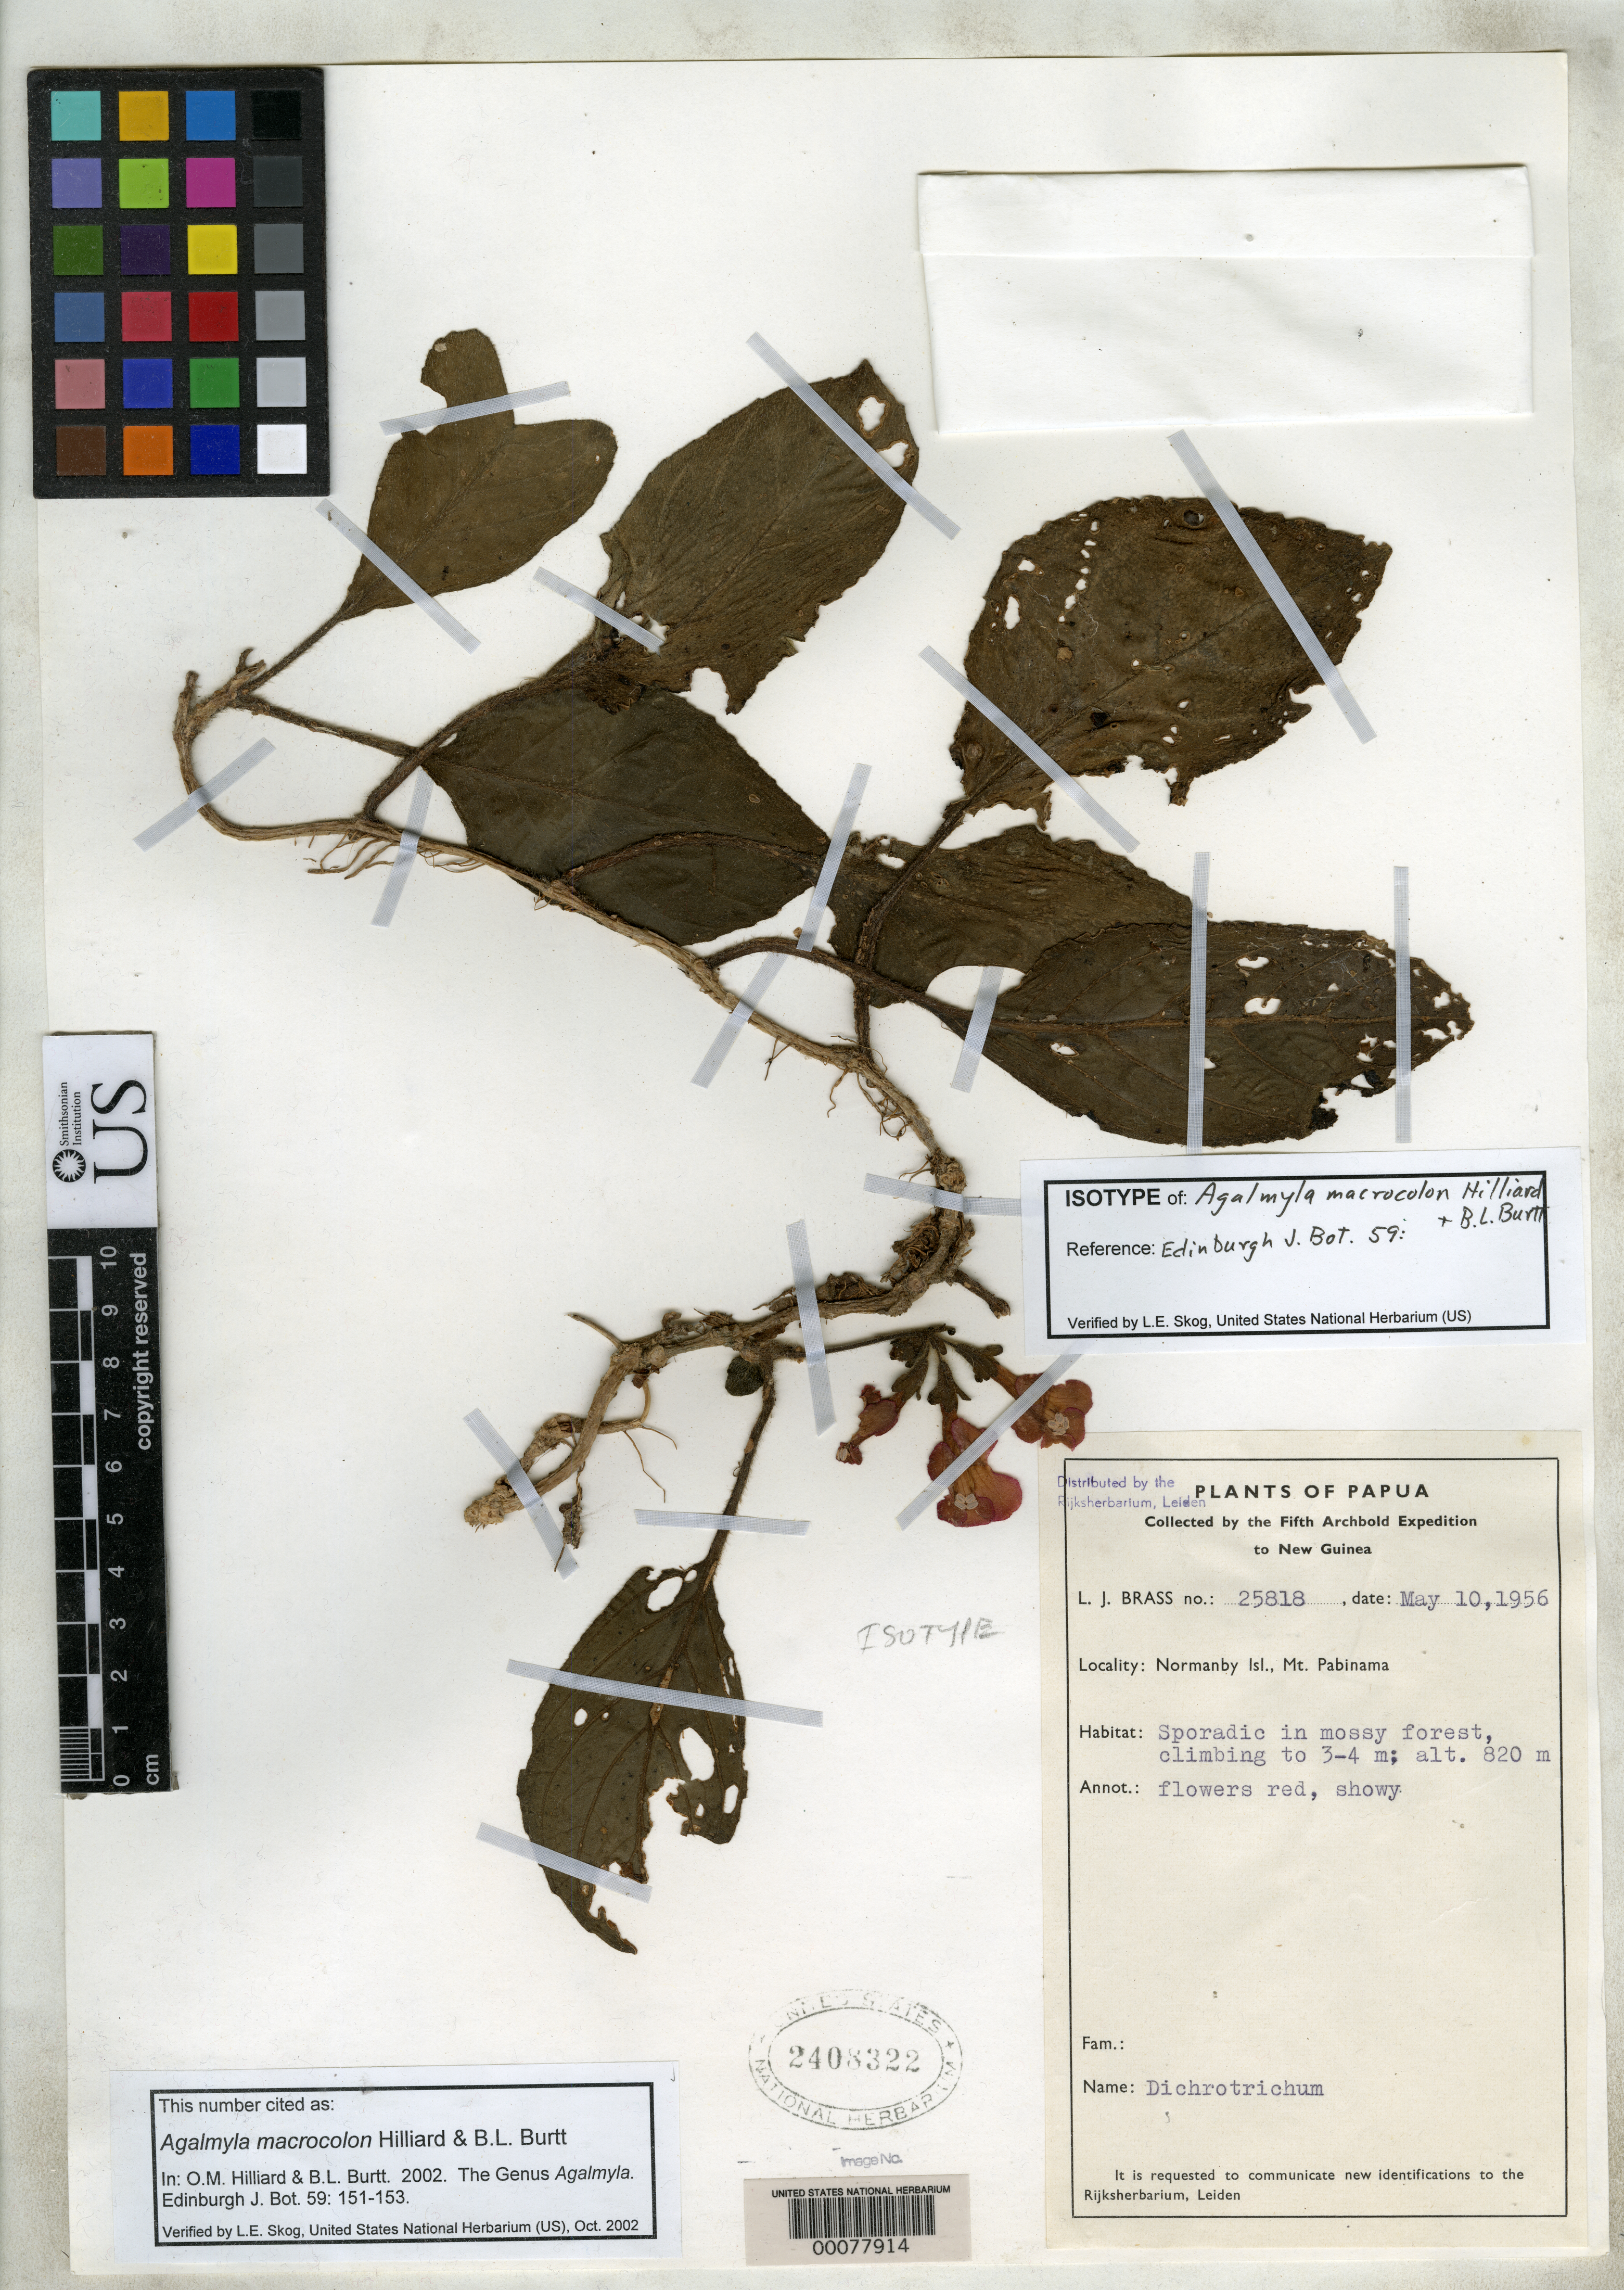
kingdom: Plantae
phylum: Tracheophyta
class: Magnoliopsida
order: Lamiales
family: Gesneriaceae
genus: Agalmyla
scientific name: Agalmyla macrocolon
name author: Hilliard & B.L. Burtt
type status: Isotype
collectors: L. J. Brass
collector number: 25818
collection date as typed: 10 May 1956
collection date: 1956-05-10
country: Papua New Guinea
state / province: Milne Bay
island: Normanby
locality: Normanby Island, Mt. Pabinama.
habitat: Sporadic in mossy fores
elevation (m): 820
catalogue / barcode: US 2408322